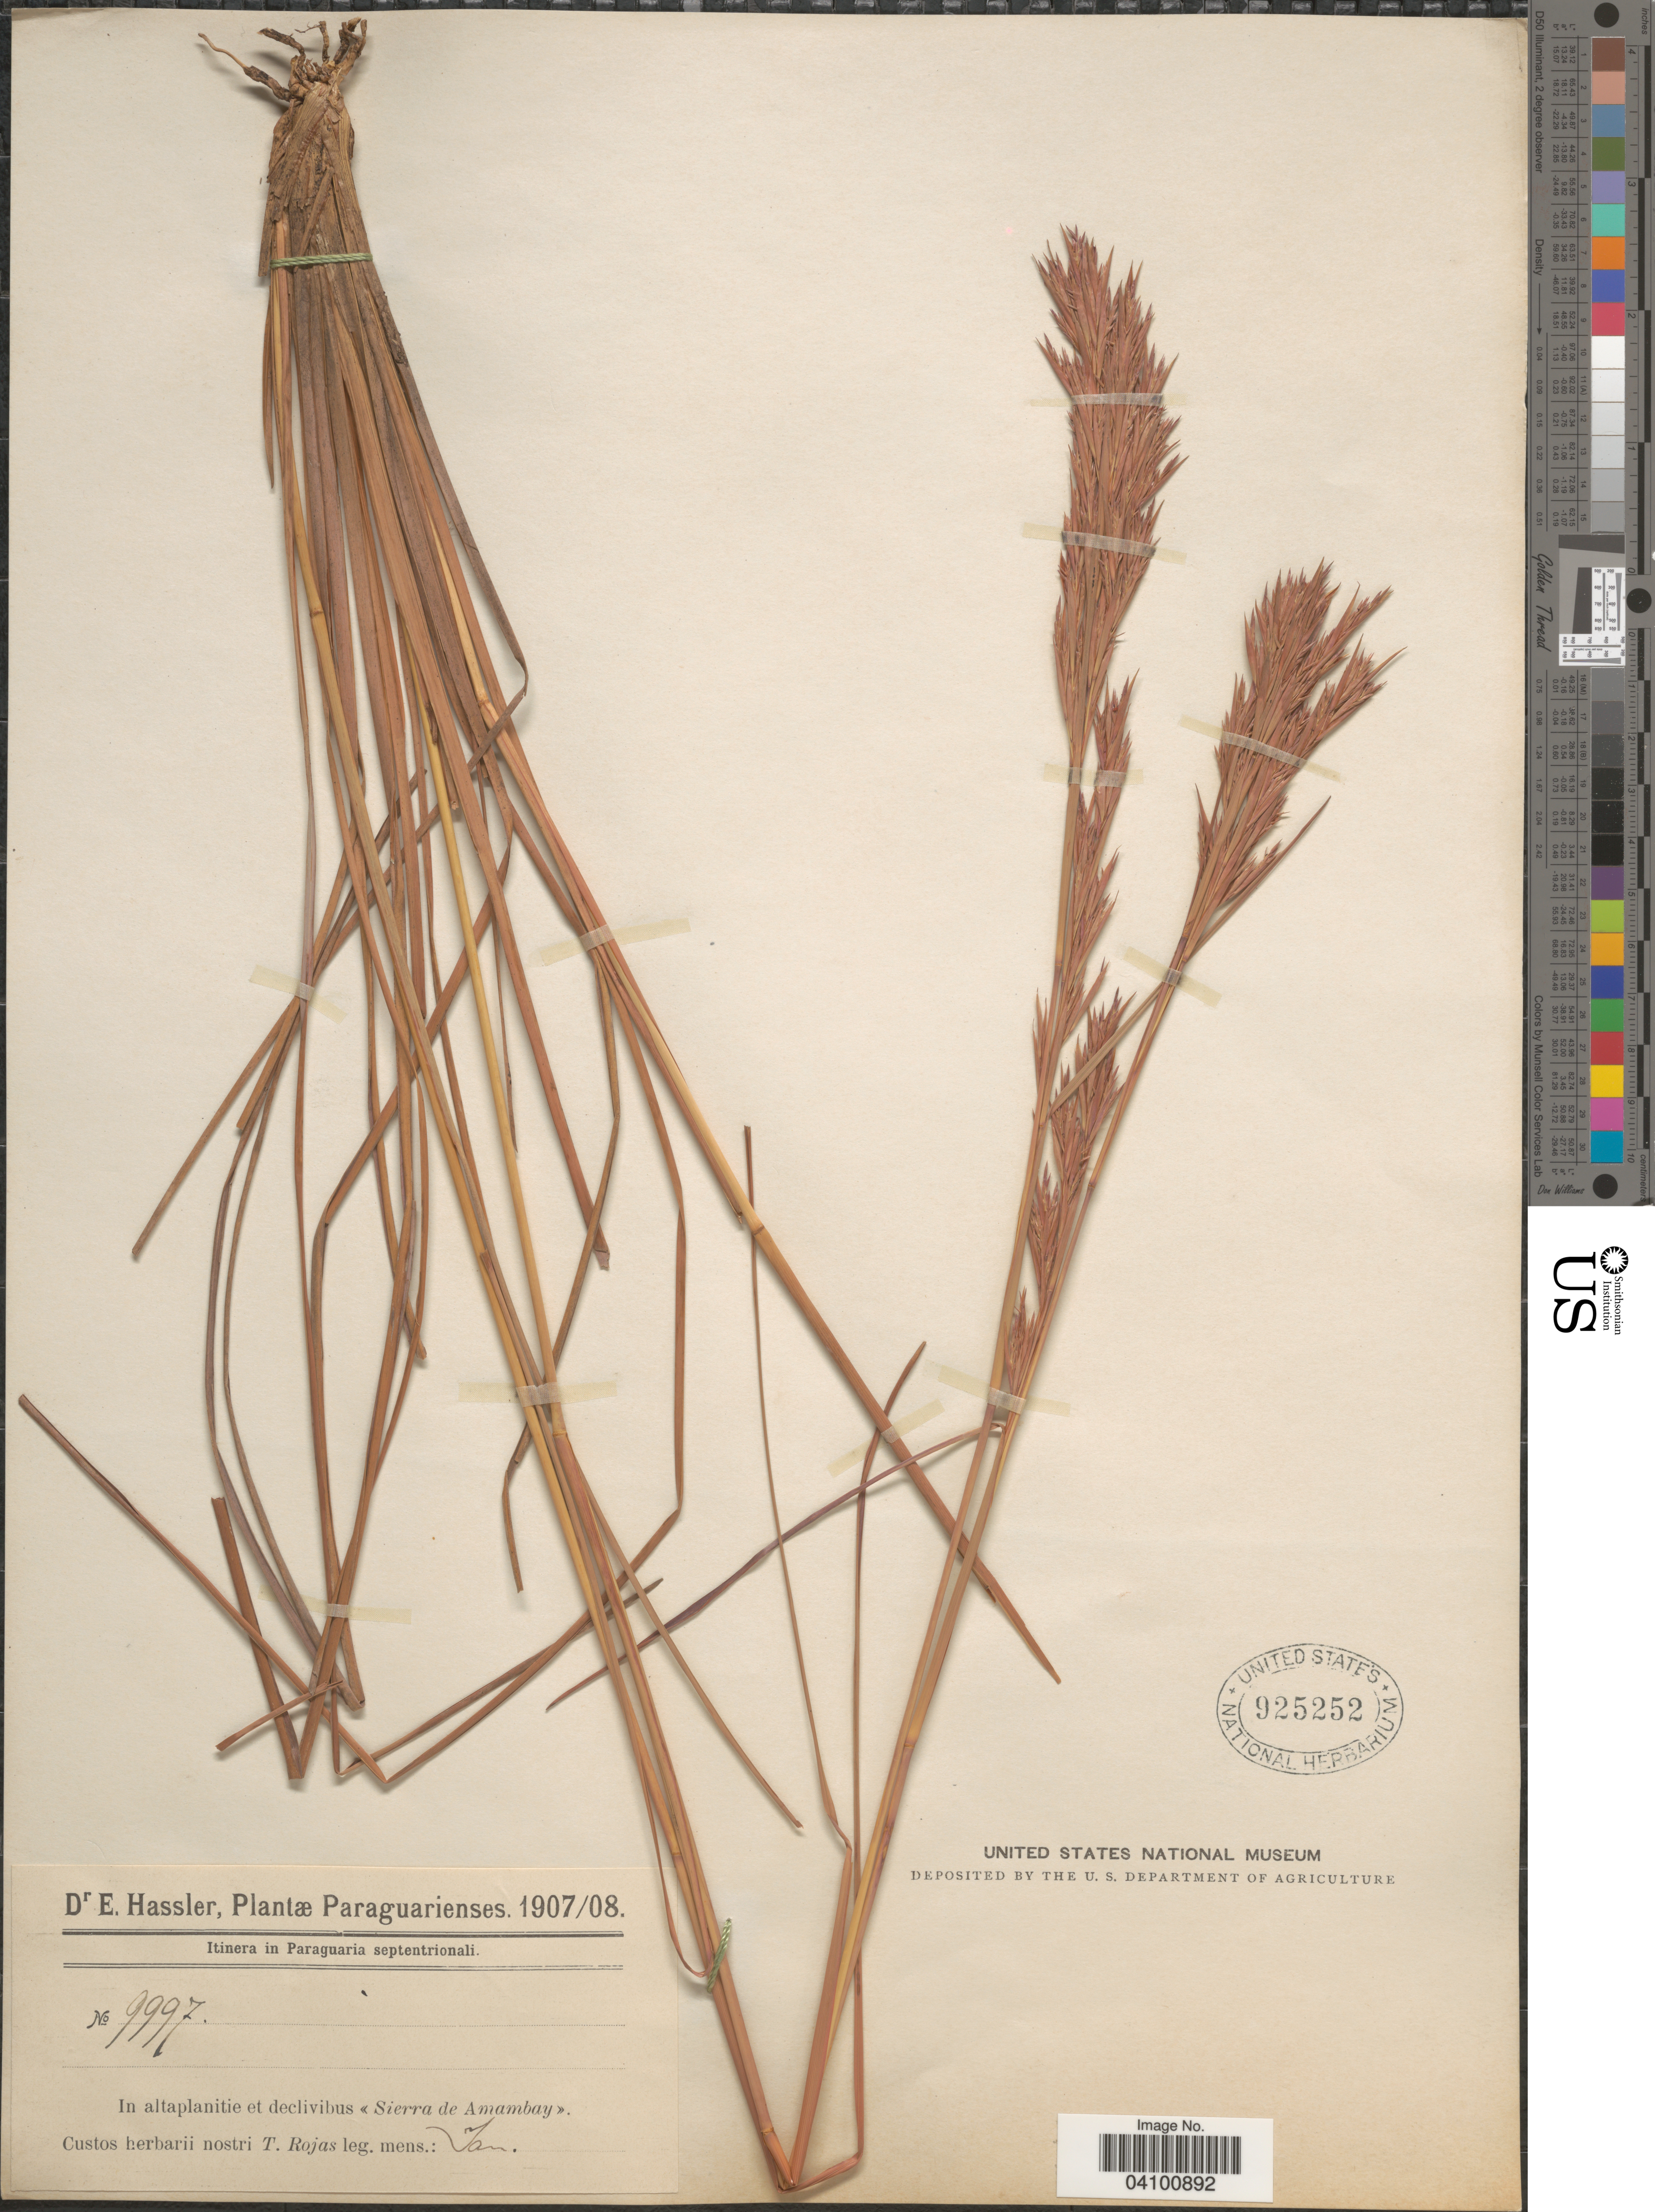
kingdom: Plantae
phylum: Tracheophyta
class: Liliopsida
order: Poales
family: Poaceae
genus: Andropogon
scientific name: Andropogon virgatus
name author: Desv. ex Ham.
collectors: E. Hassler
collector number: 9997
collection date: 1907-01/1908-01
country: Paraguay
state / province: Paraguari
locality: Itinera in Paraguaria septentrionali. In altaplanitie et declivibus «Sierra de Amambay».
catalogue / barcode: US 925252